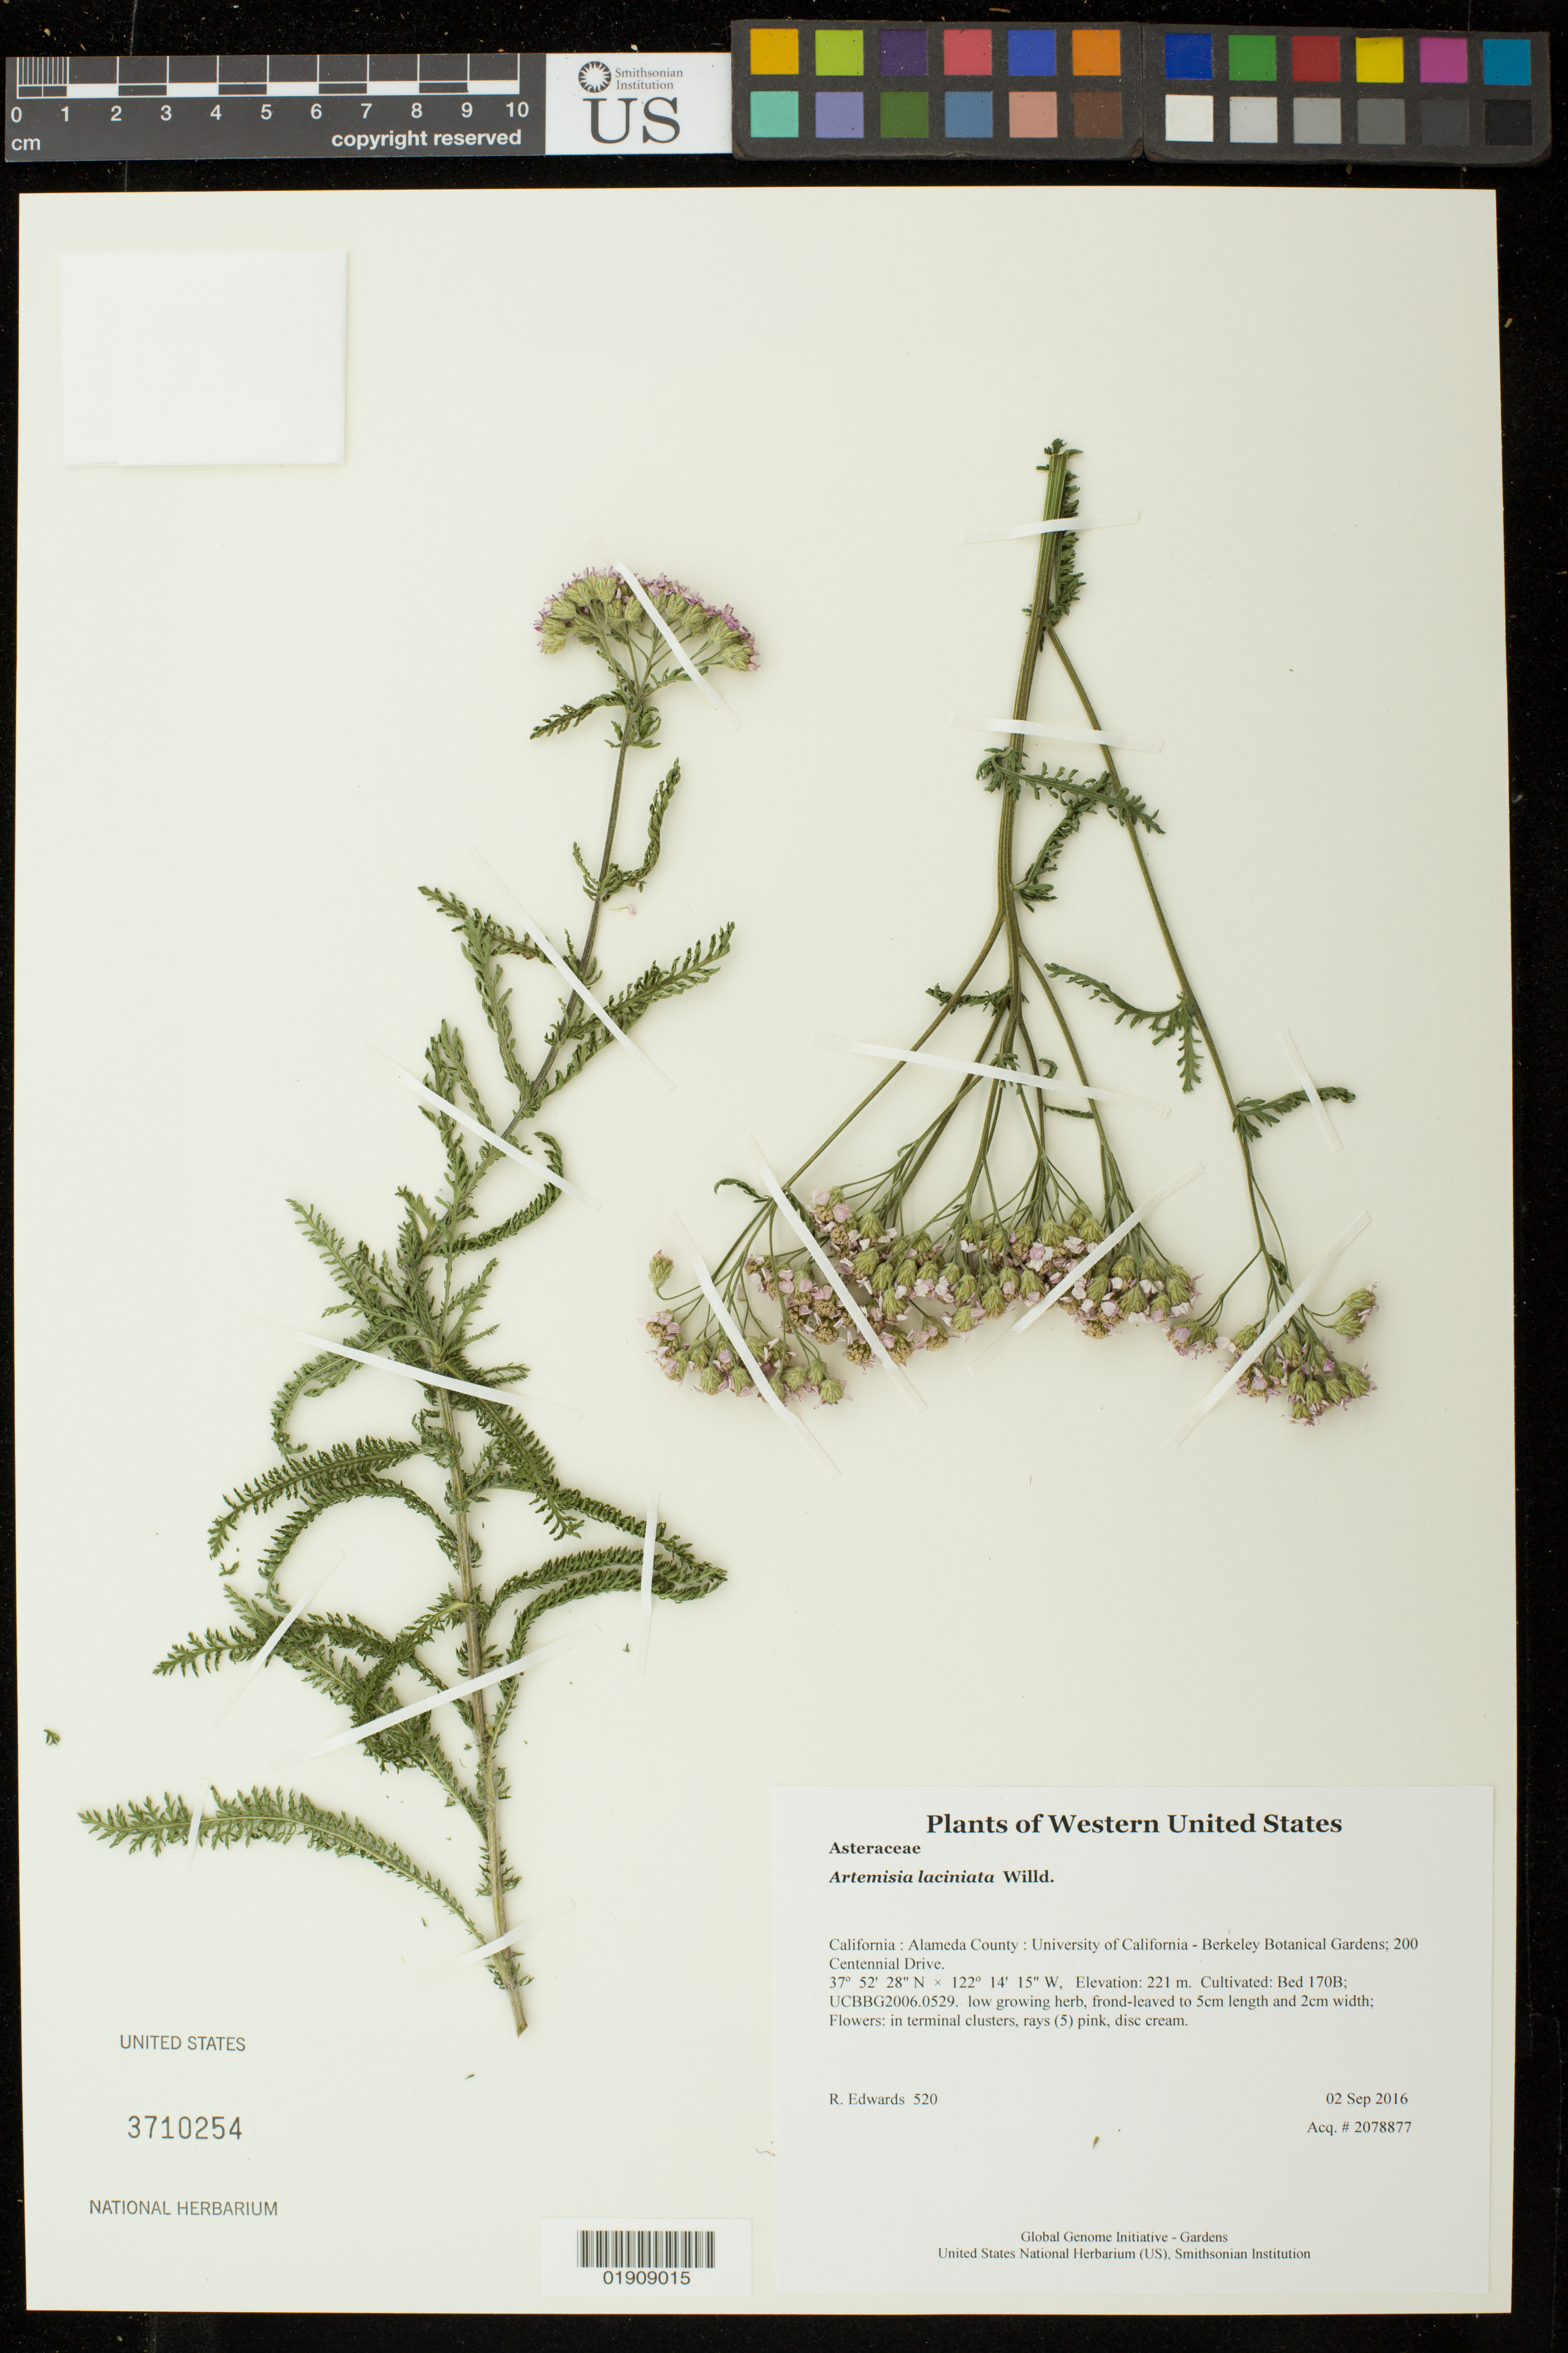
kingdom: Plantae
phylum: Tracheophyta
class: Magnoliopsida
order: Asterales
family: Asteraceae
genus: Artemisia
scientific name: Artemisia laciniata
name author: Willd.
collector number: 520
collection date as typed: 2 September 2016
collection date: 2016-09-02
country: United States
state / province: California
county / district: Alameda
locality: University of California - Berkeley Botanical Gardens; 200 Centennial Drive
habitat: Cultivated: Bed 170B; UCBBG2006.0529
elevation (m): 221.2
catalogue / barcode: US 3710254